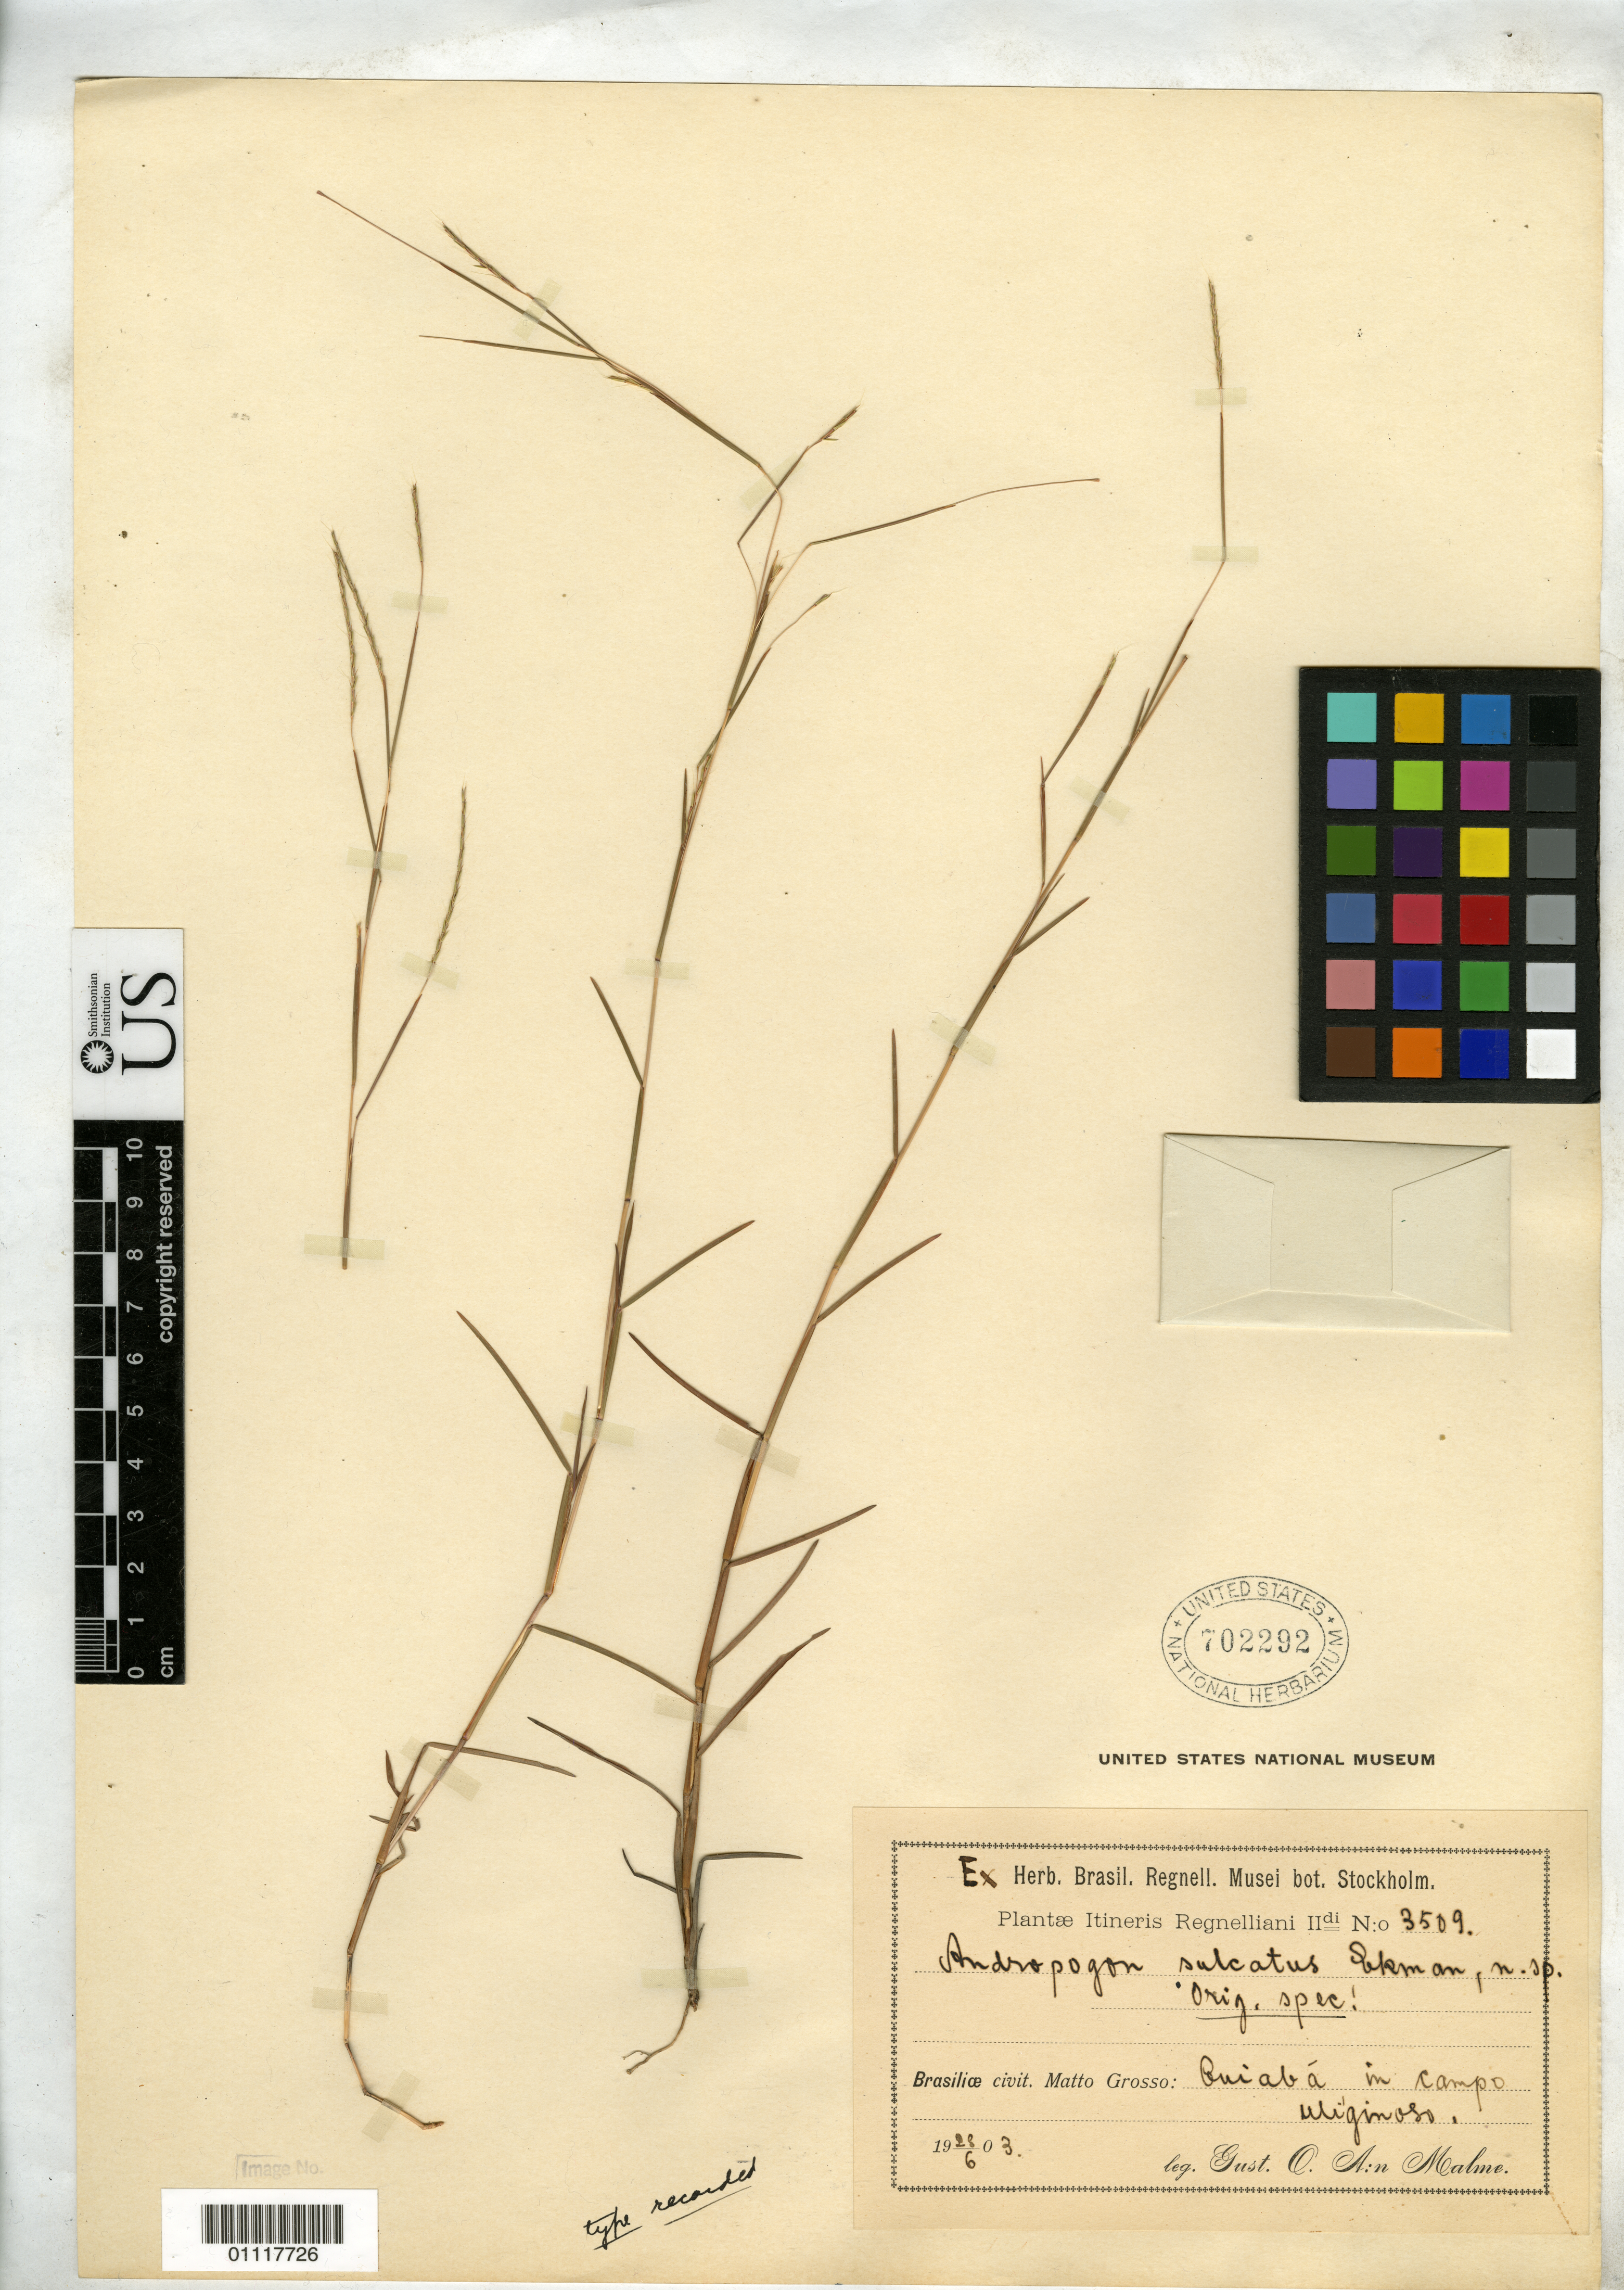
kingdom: Plantae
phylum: Tracheophyta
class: Liliopsida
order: Poales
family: Poaceae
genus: Andropogon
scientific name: Andropogon sulcatus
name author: Ekman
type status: Isotype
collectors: G. O. A. Malme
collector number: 3509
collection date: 1903-07-28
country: Brazil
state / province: Mato Grosso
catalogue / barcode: US 702292